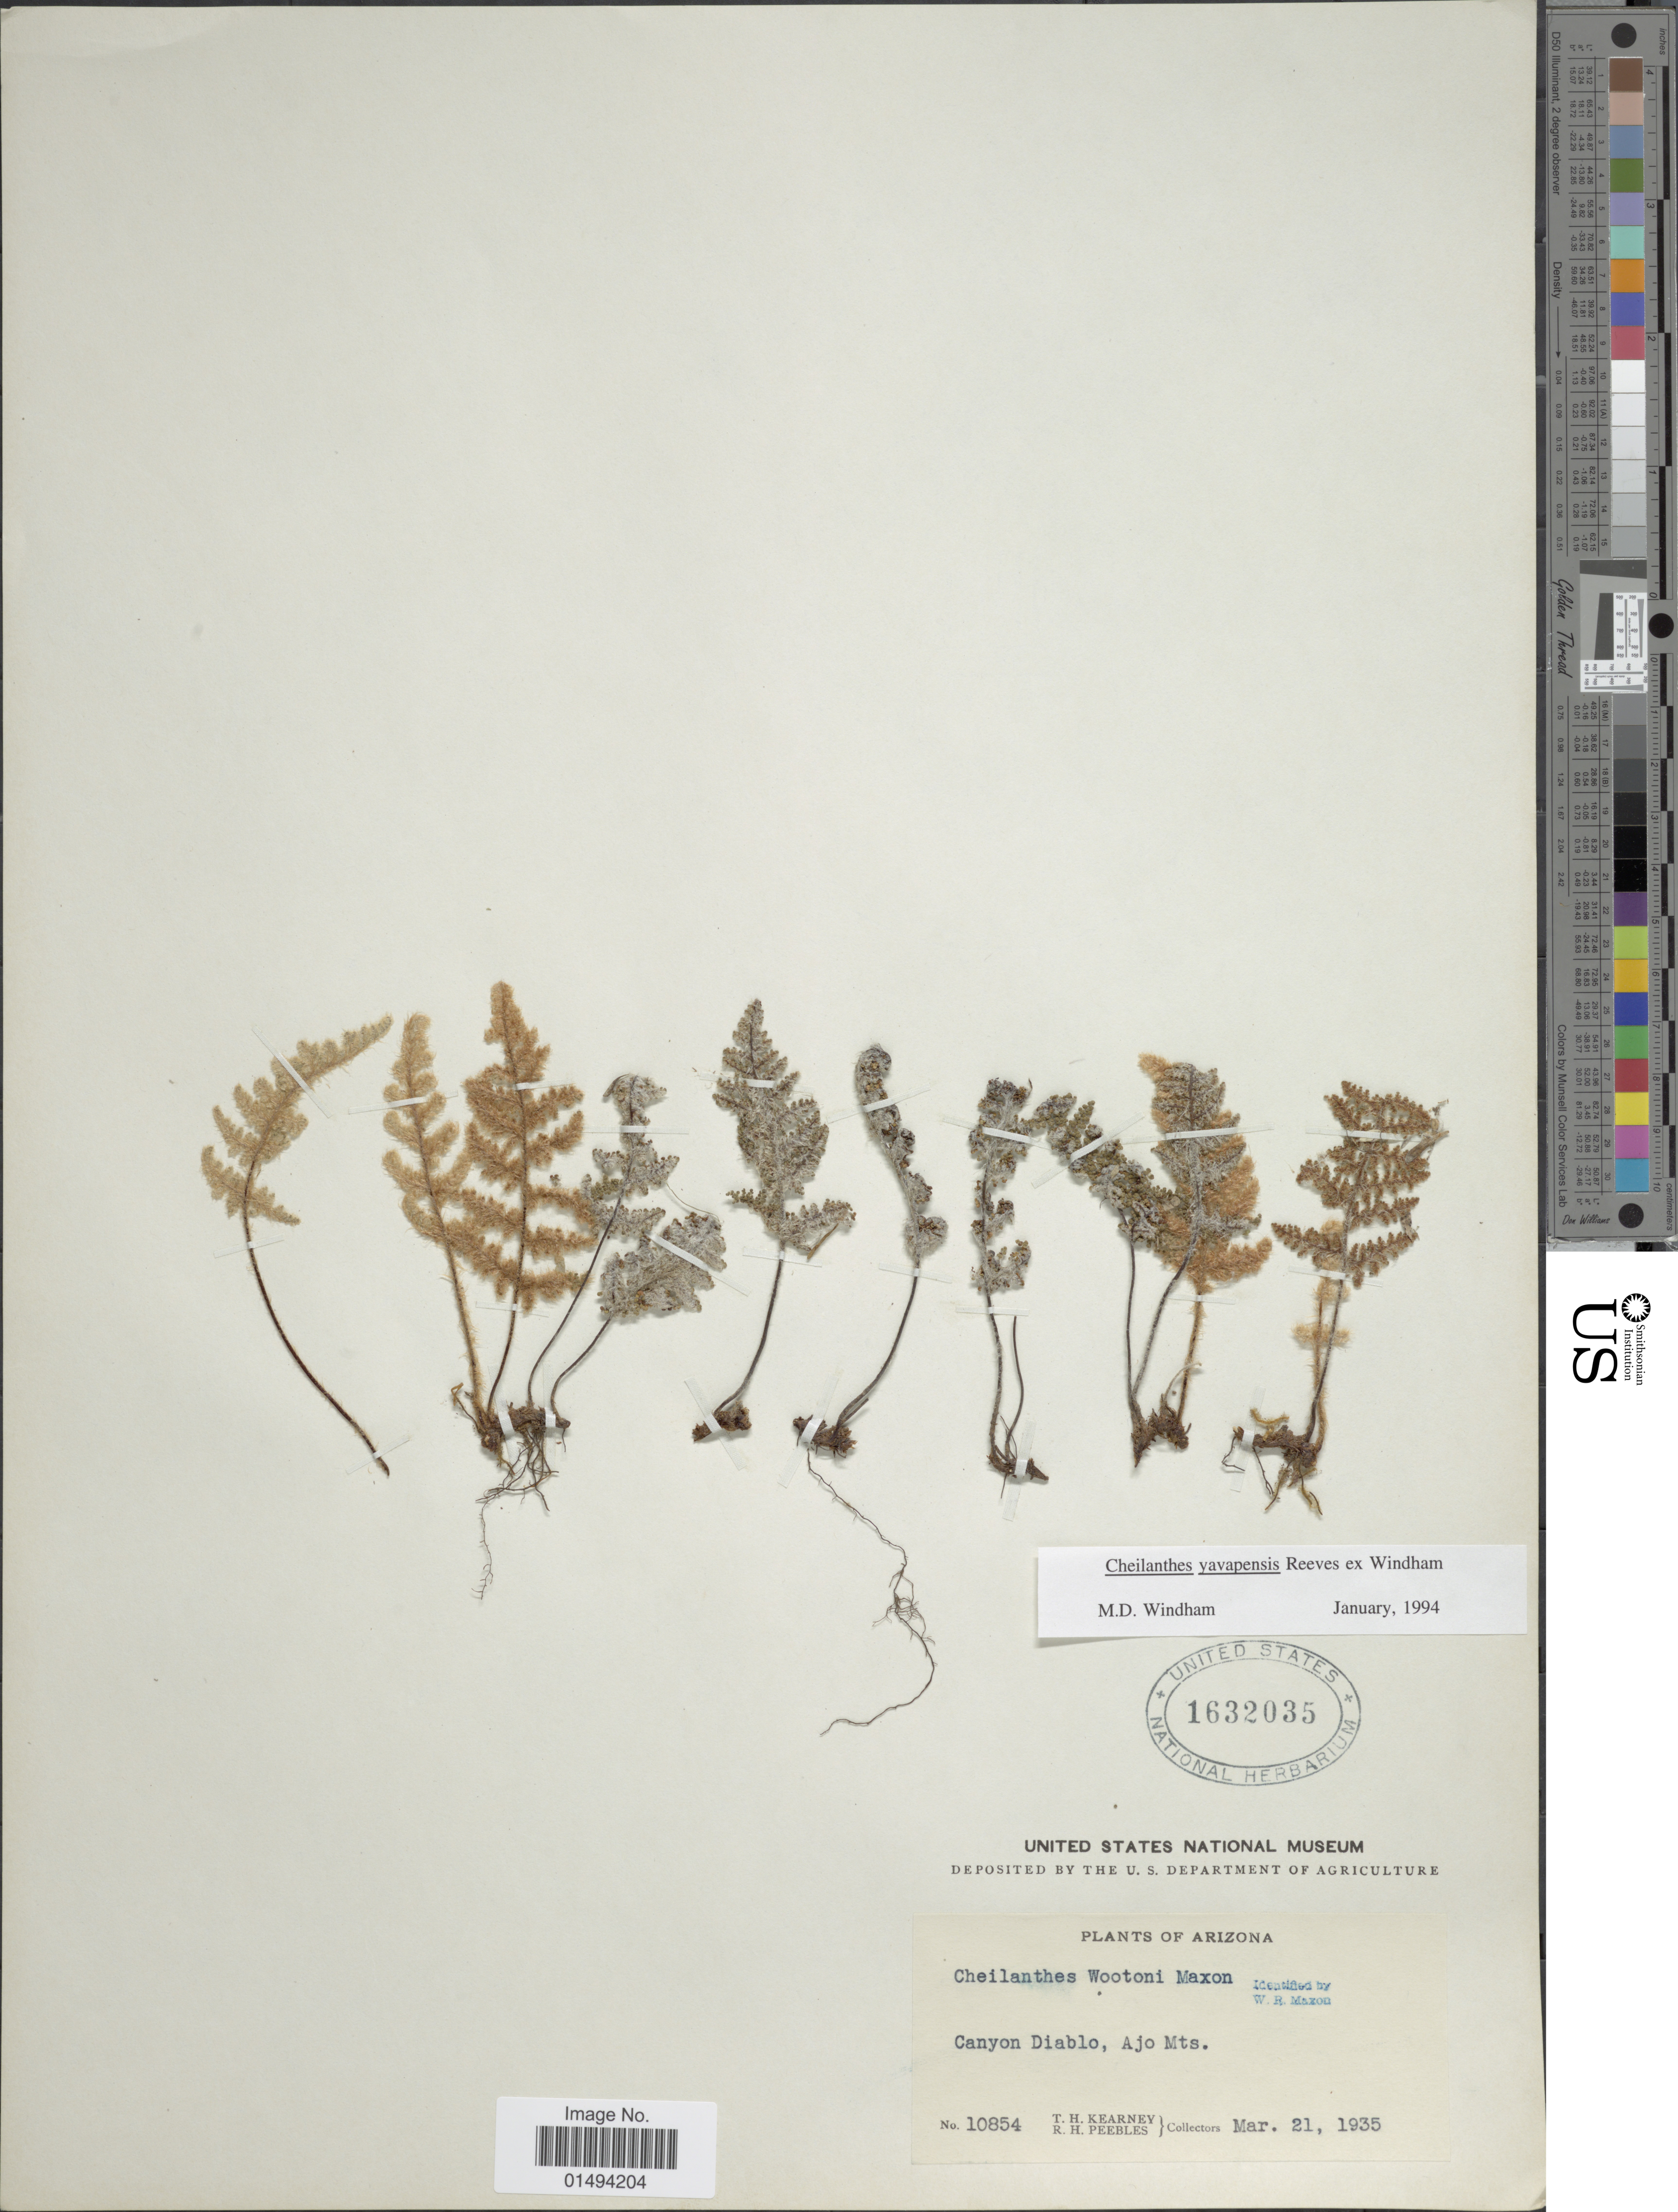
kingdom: Plantae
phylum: Tracheophyta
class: Polypodiopsida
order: Polypodiales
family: Pteridaceae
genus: Myriopteris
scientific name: Myriopteris yavapensis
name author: (T. Reeves ex Windham) Grusz & Windham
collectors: T. H. Kearney & R. H. Peebles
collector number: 10854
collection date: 1935-03-21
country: United States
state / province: Arizona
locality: Arizona, Canyon Diablo, Ajo Mts.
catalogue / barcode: US 1632035